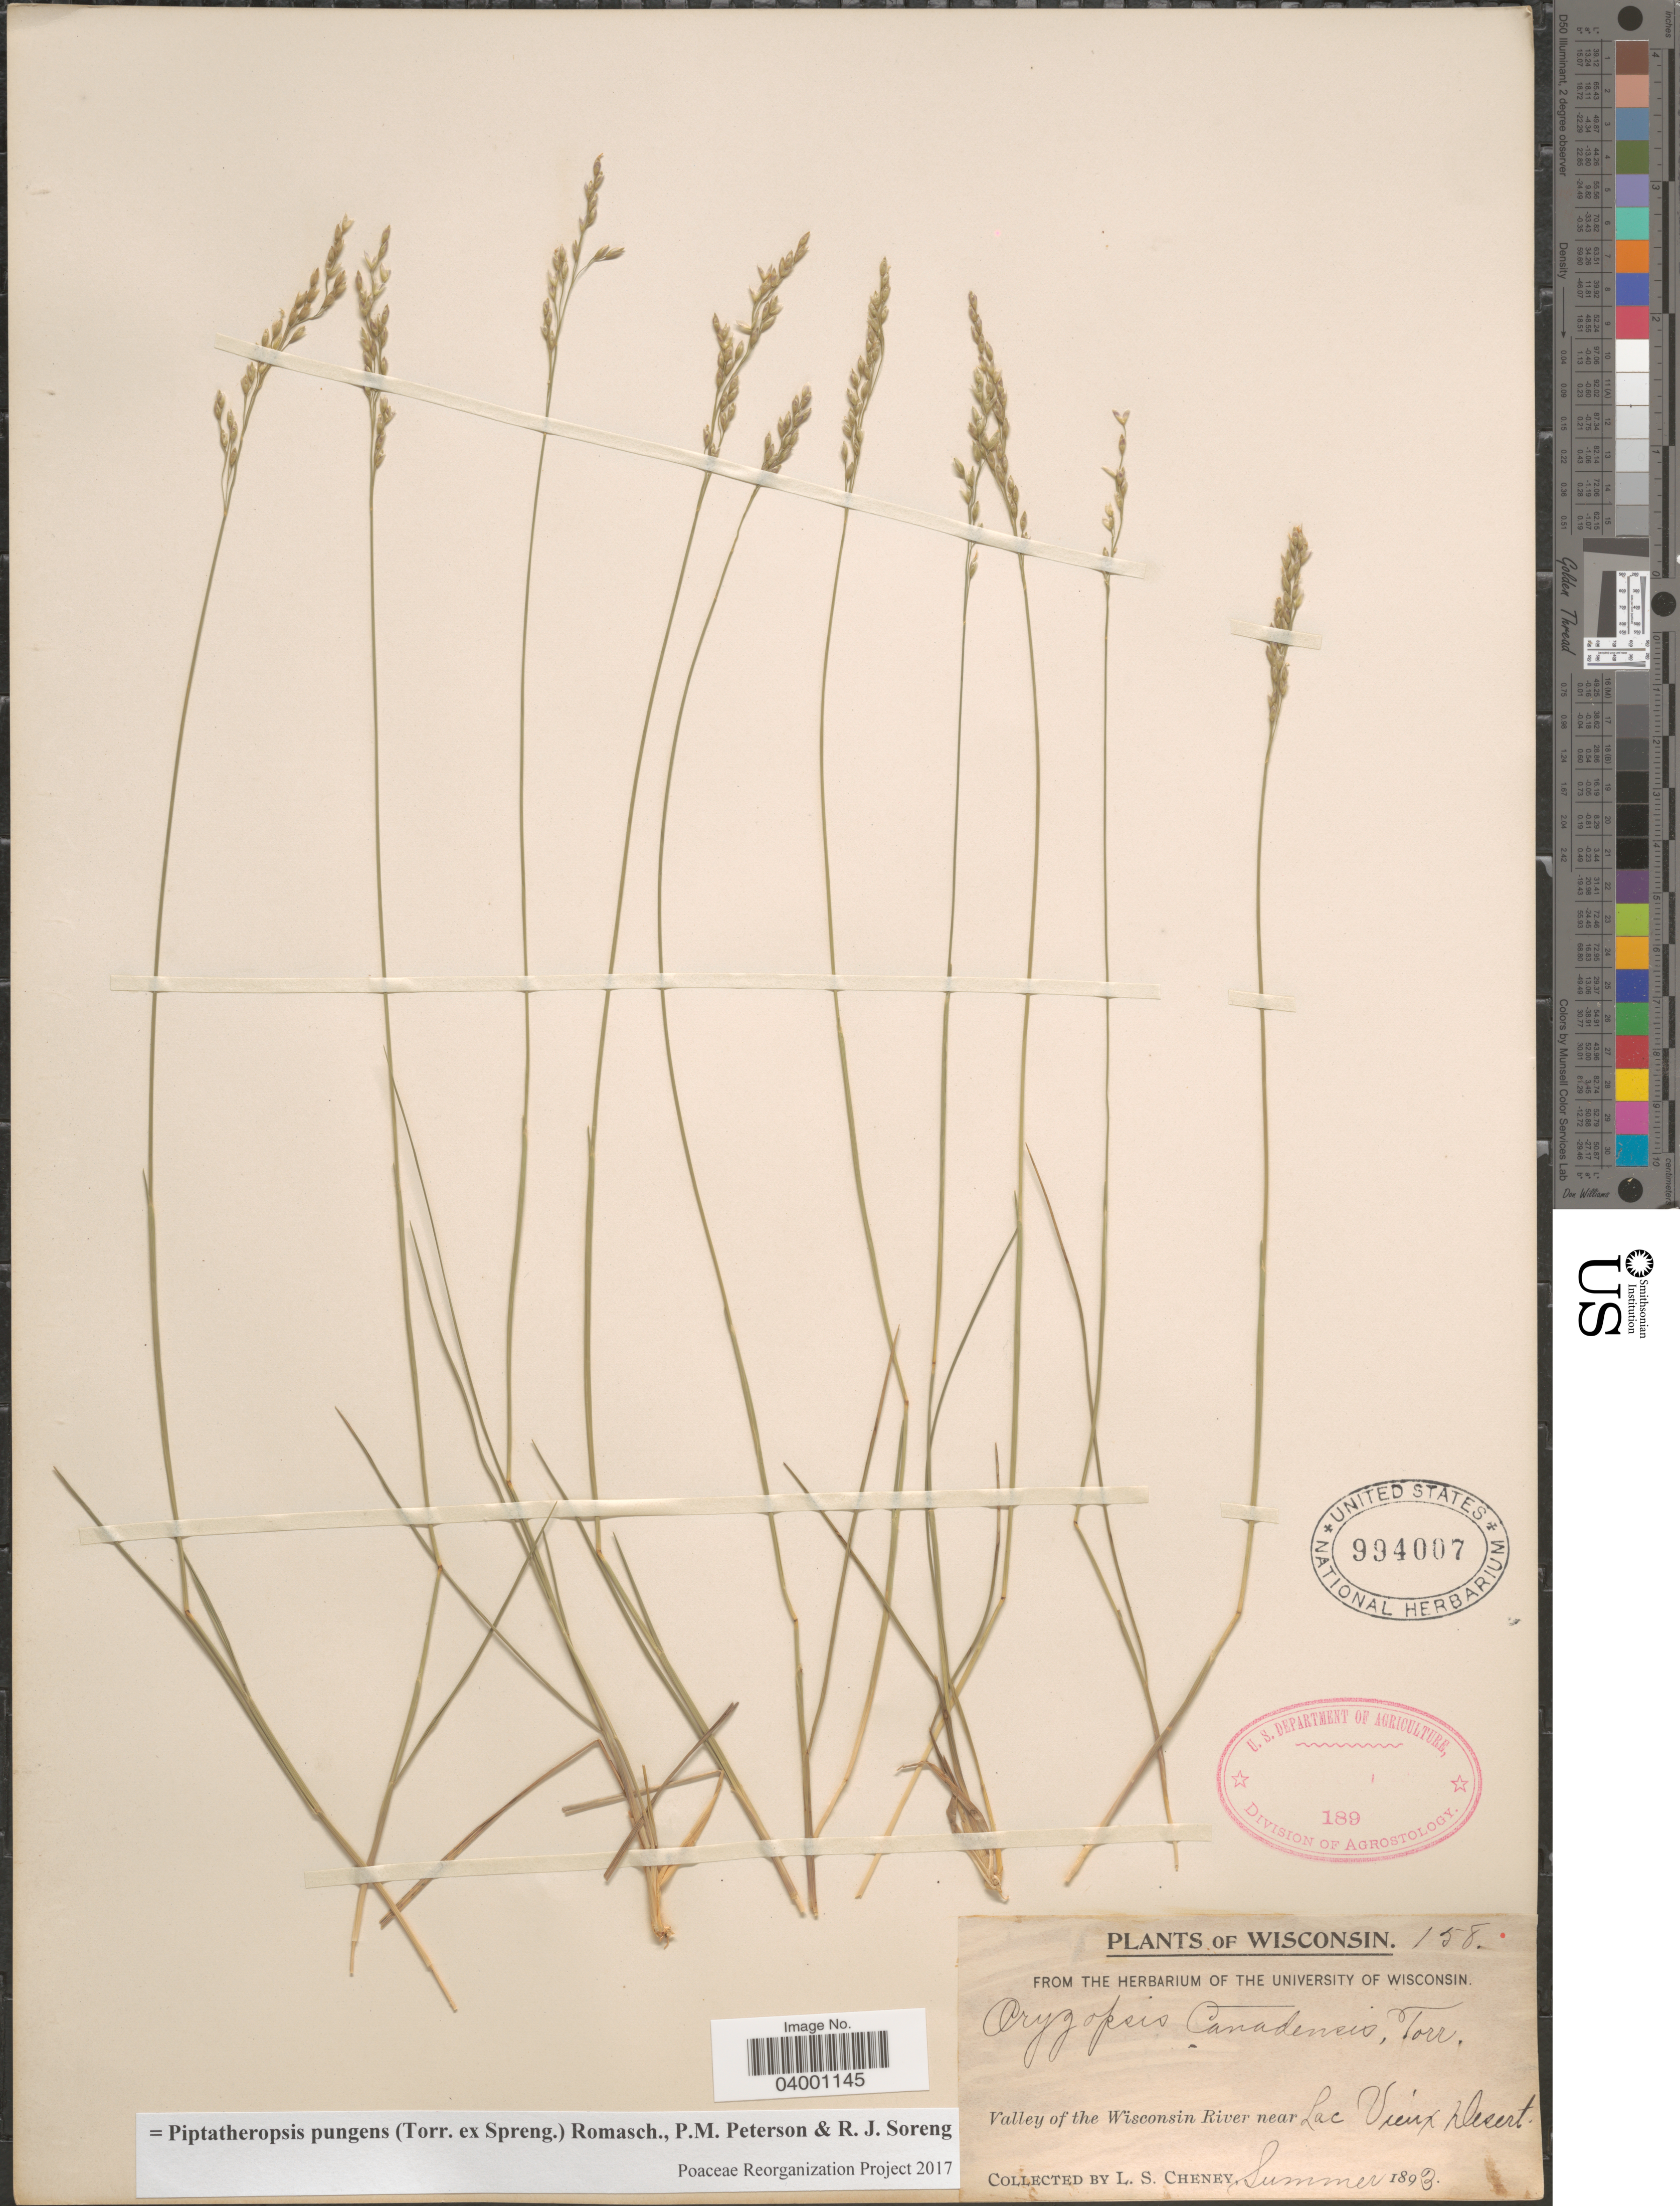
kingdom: Plantae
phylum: Tracheophyta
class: Liliopsida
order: Poales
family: Poaceae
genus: Piptatheropsis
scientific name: Piptatheropsis pungens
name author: (Torr. ex Spreng.) Romasch. et al.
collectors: L. Cheney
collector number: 158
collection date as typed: Summer 1893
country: United States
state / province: Wisconsin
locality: Valley of the Wisconsin River near Lac Vieux Desert.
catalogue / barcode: US 994007